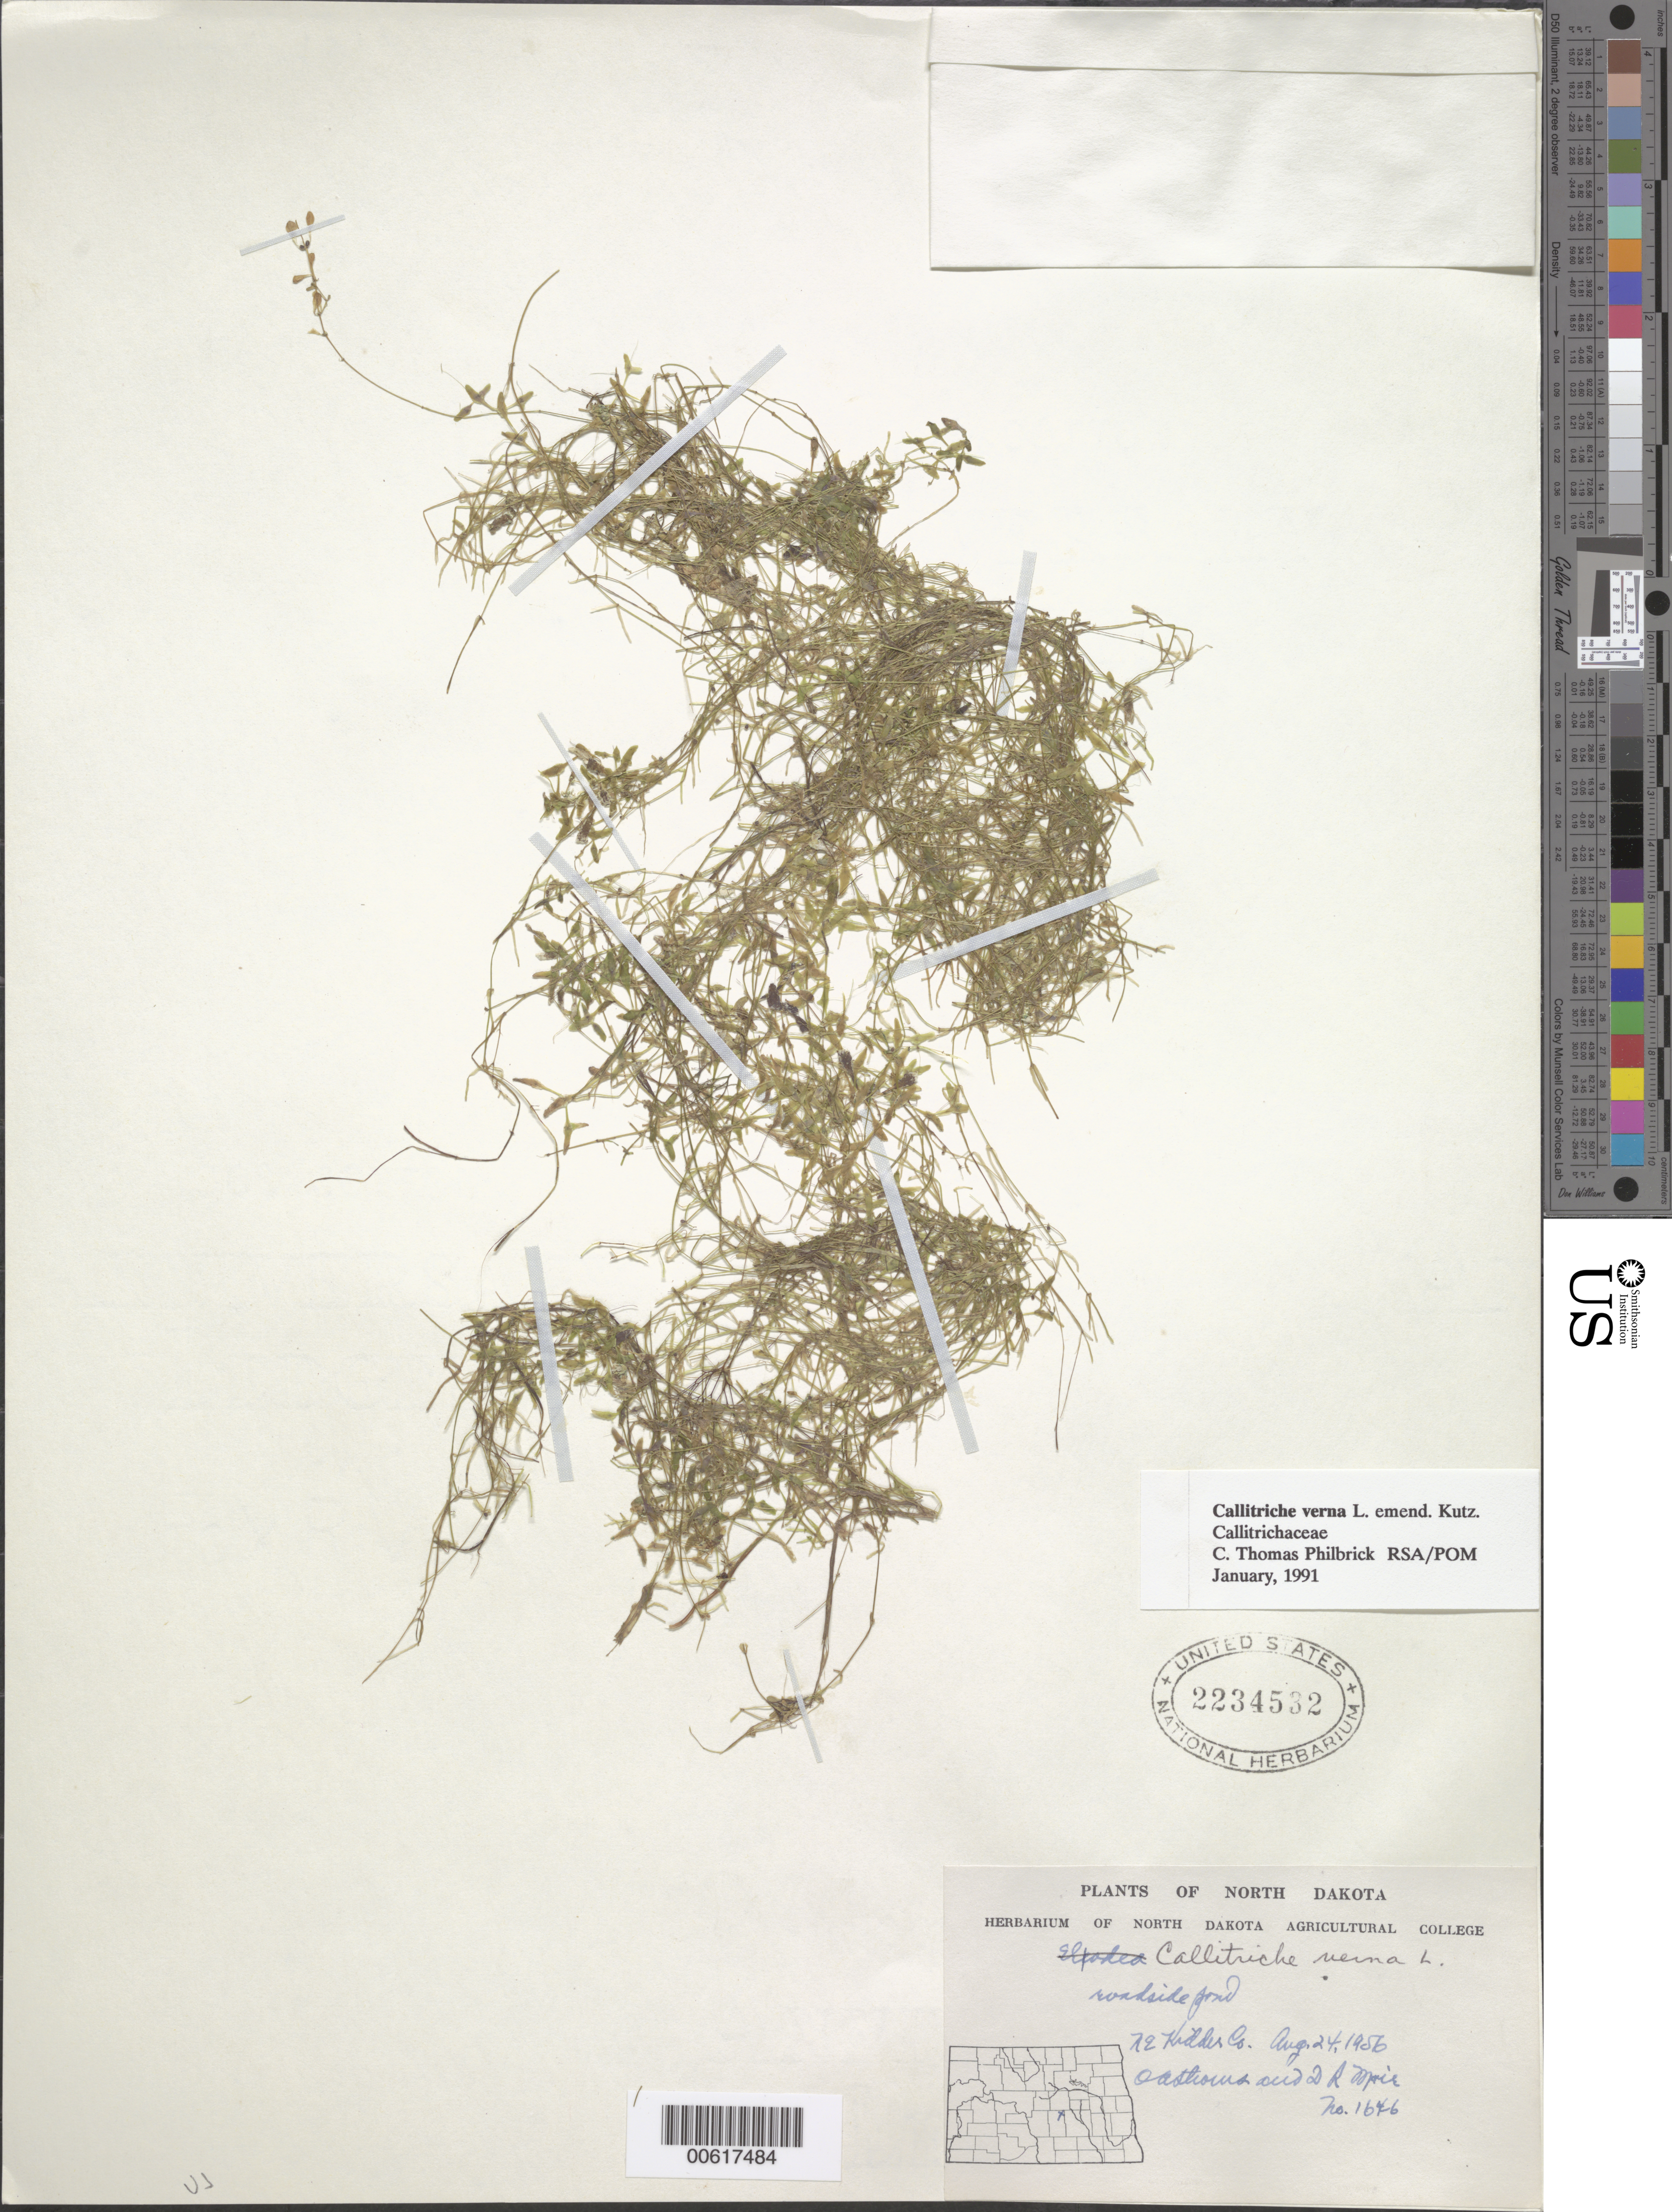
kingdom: Plantae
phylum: Tracheophyta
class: Magnoliopsida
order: Lamiales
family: Plantaginaceae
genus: Callitriche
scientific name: Callitriche verna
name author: L.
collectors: O. Stevens & D. Maie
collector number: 1646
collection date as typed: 24 Aug 1956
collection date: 1956-08-24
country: United States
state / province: North Dakota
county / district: Kidder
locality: NE of Kidder Co.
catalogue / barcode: US 2234532